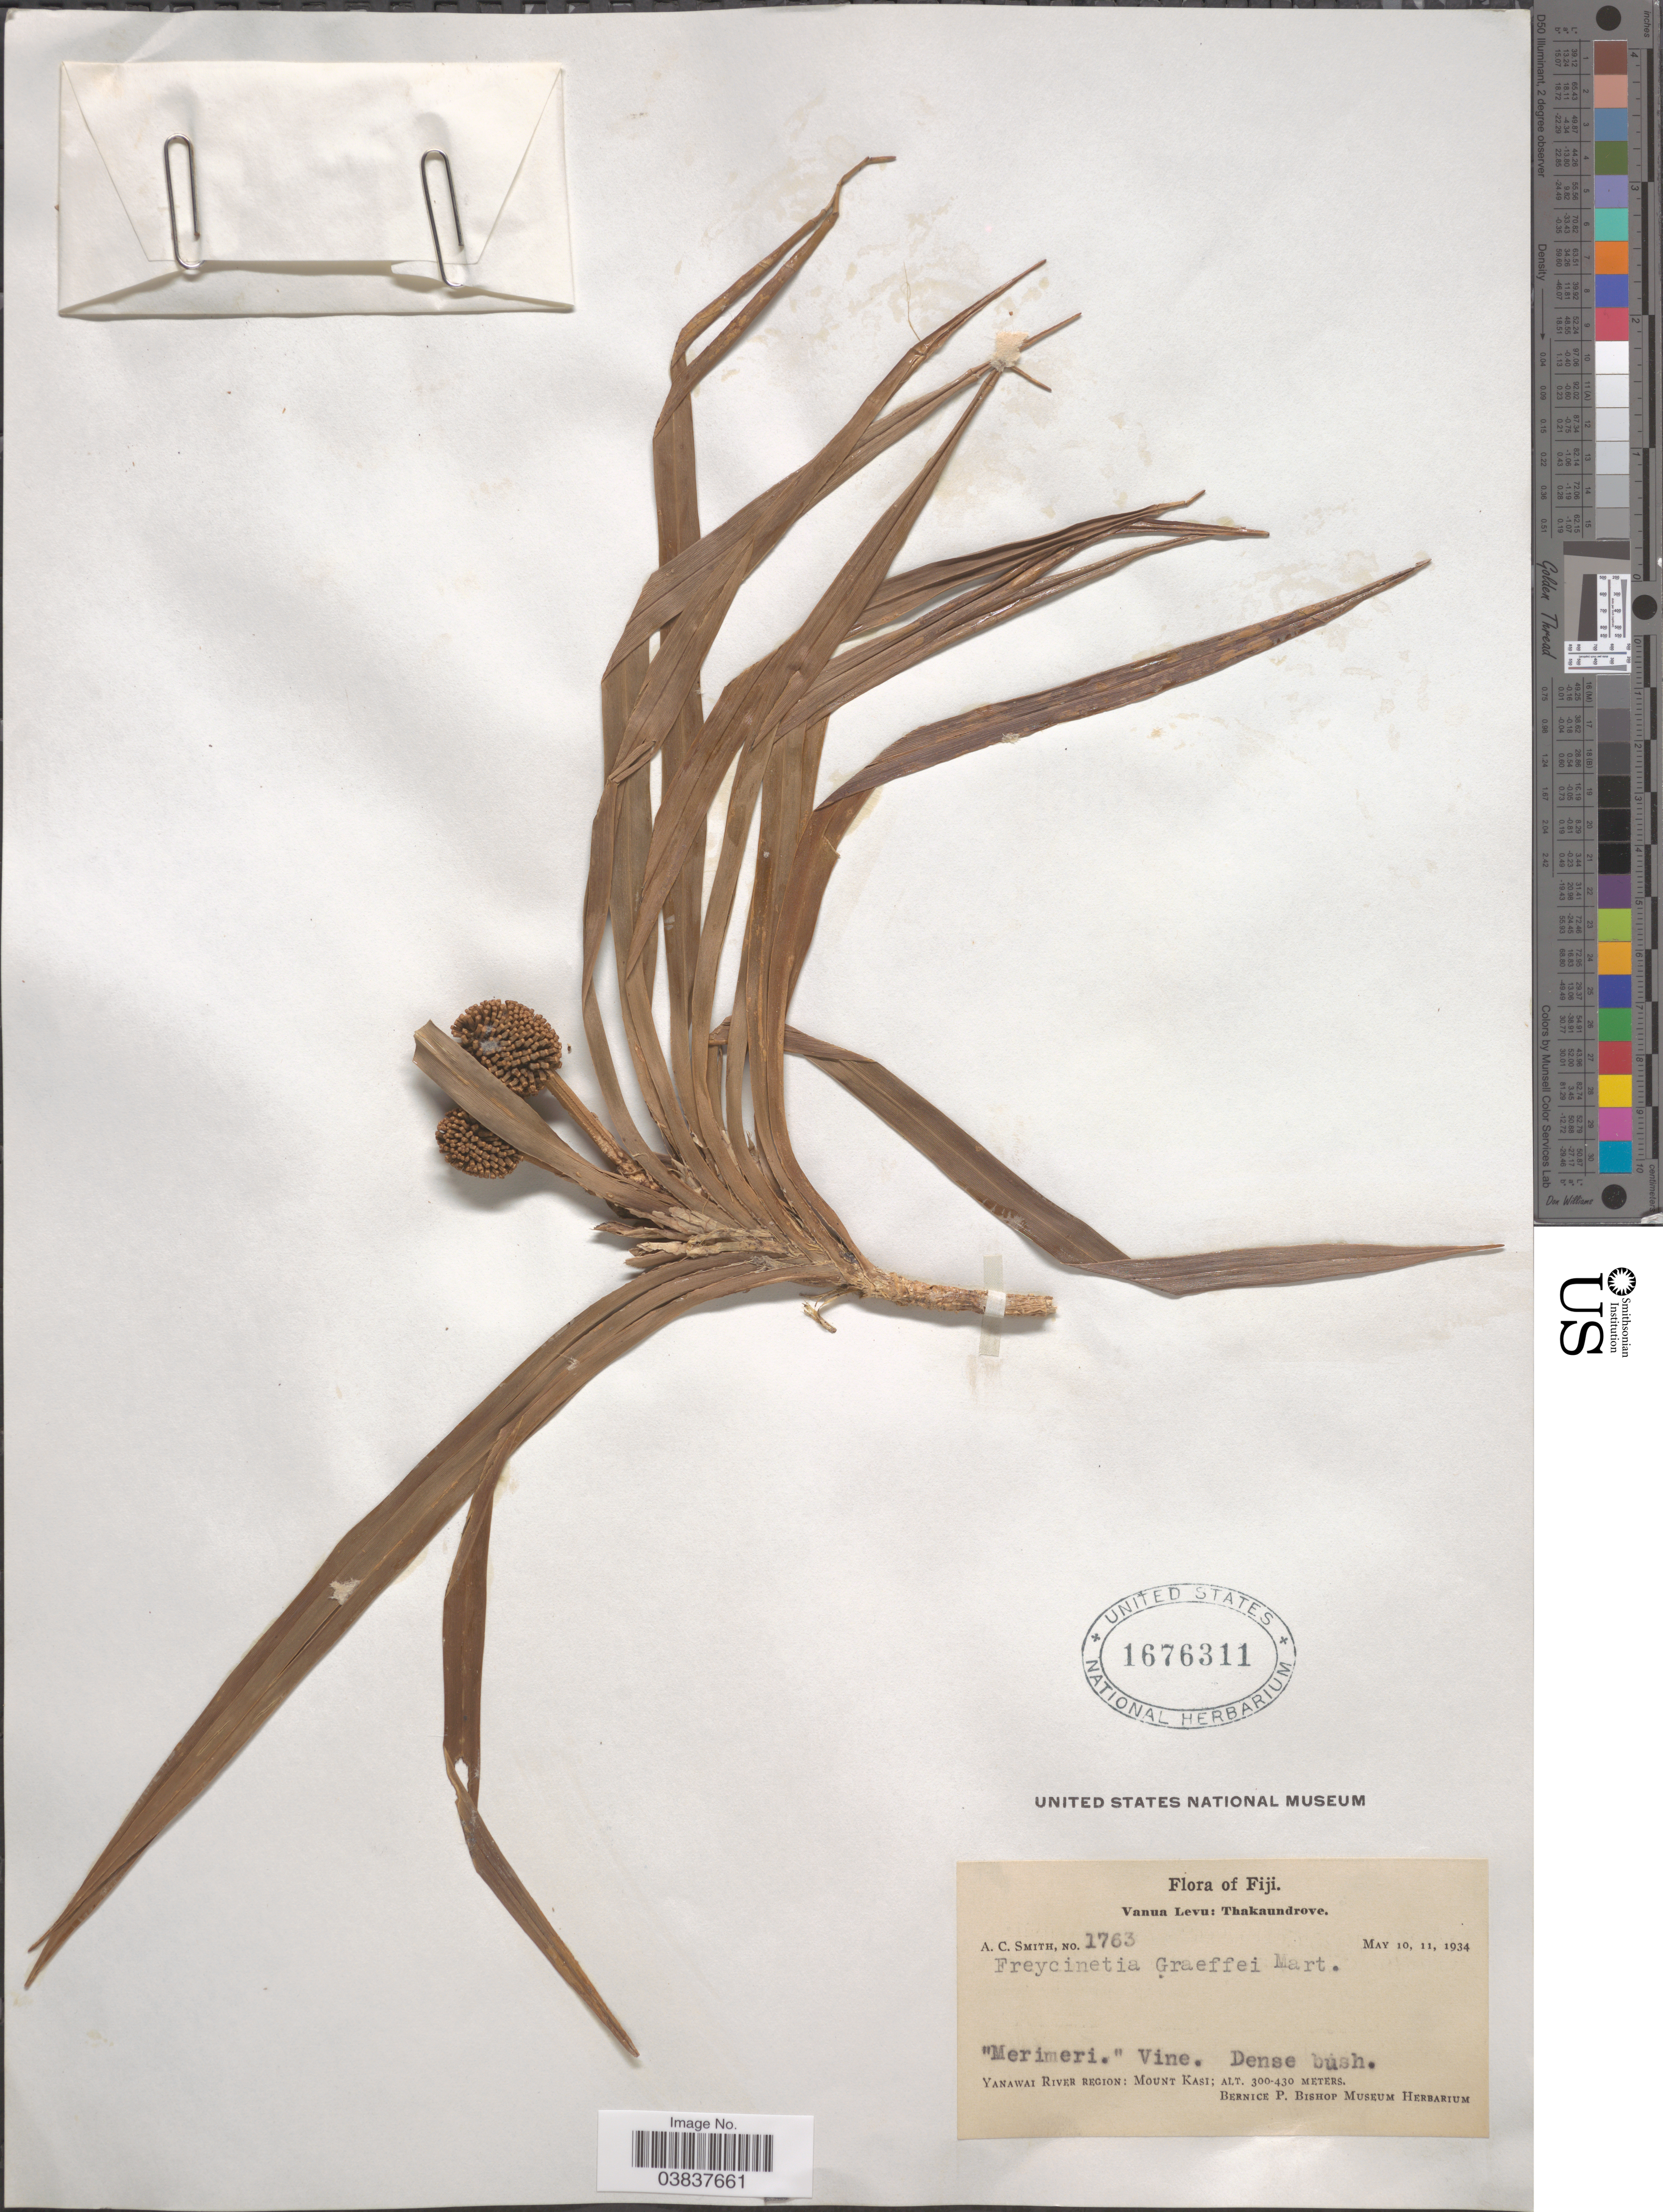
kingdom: Plantae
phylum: Tracheophyta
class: Liliopsida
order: Pandanales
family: Pandanaceae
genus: Freycinetia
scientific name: Freycinetia graeffiei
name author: Martelli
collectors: A. C. Smith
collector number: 1763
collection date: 1934-05-10/1934-05-11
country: Fiji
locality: Vanua Levu: Thakaundrove. Yanawai River Region: Mount Kasi.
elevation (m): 300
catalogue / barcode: US 1676311